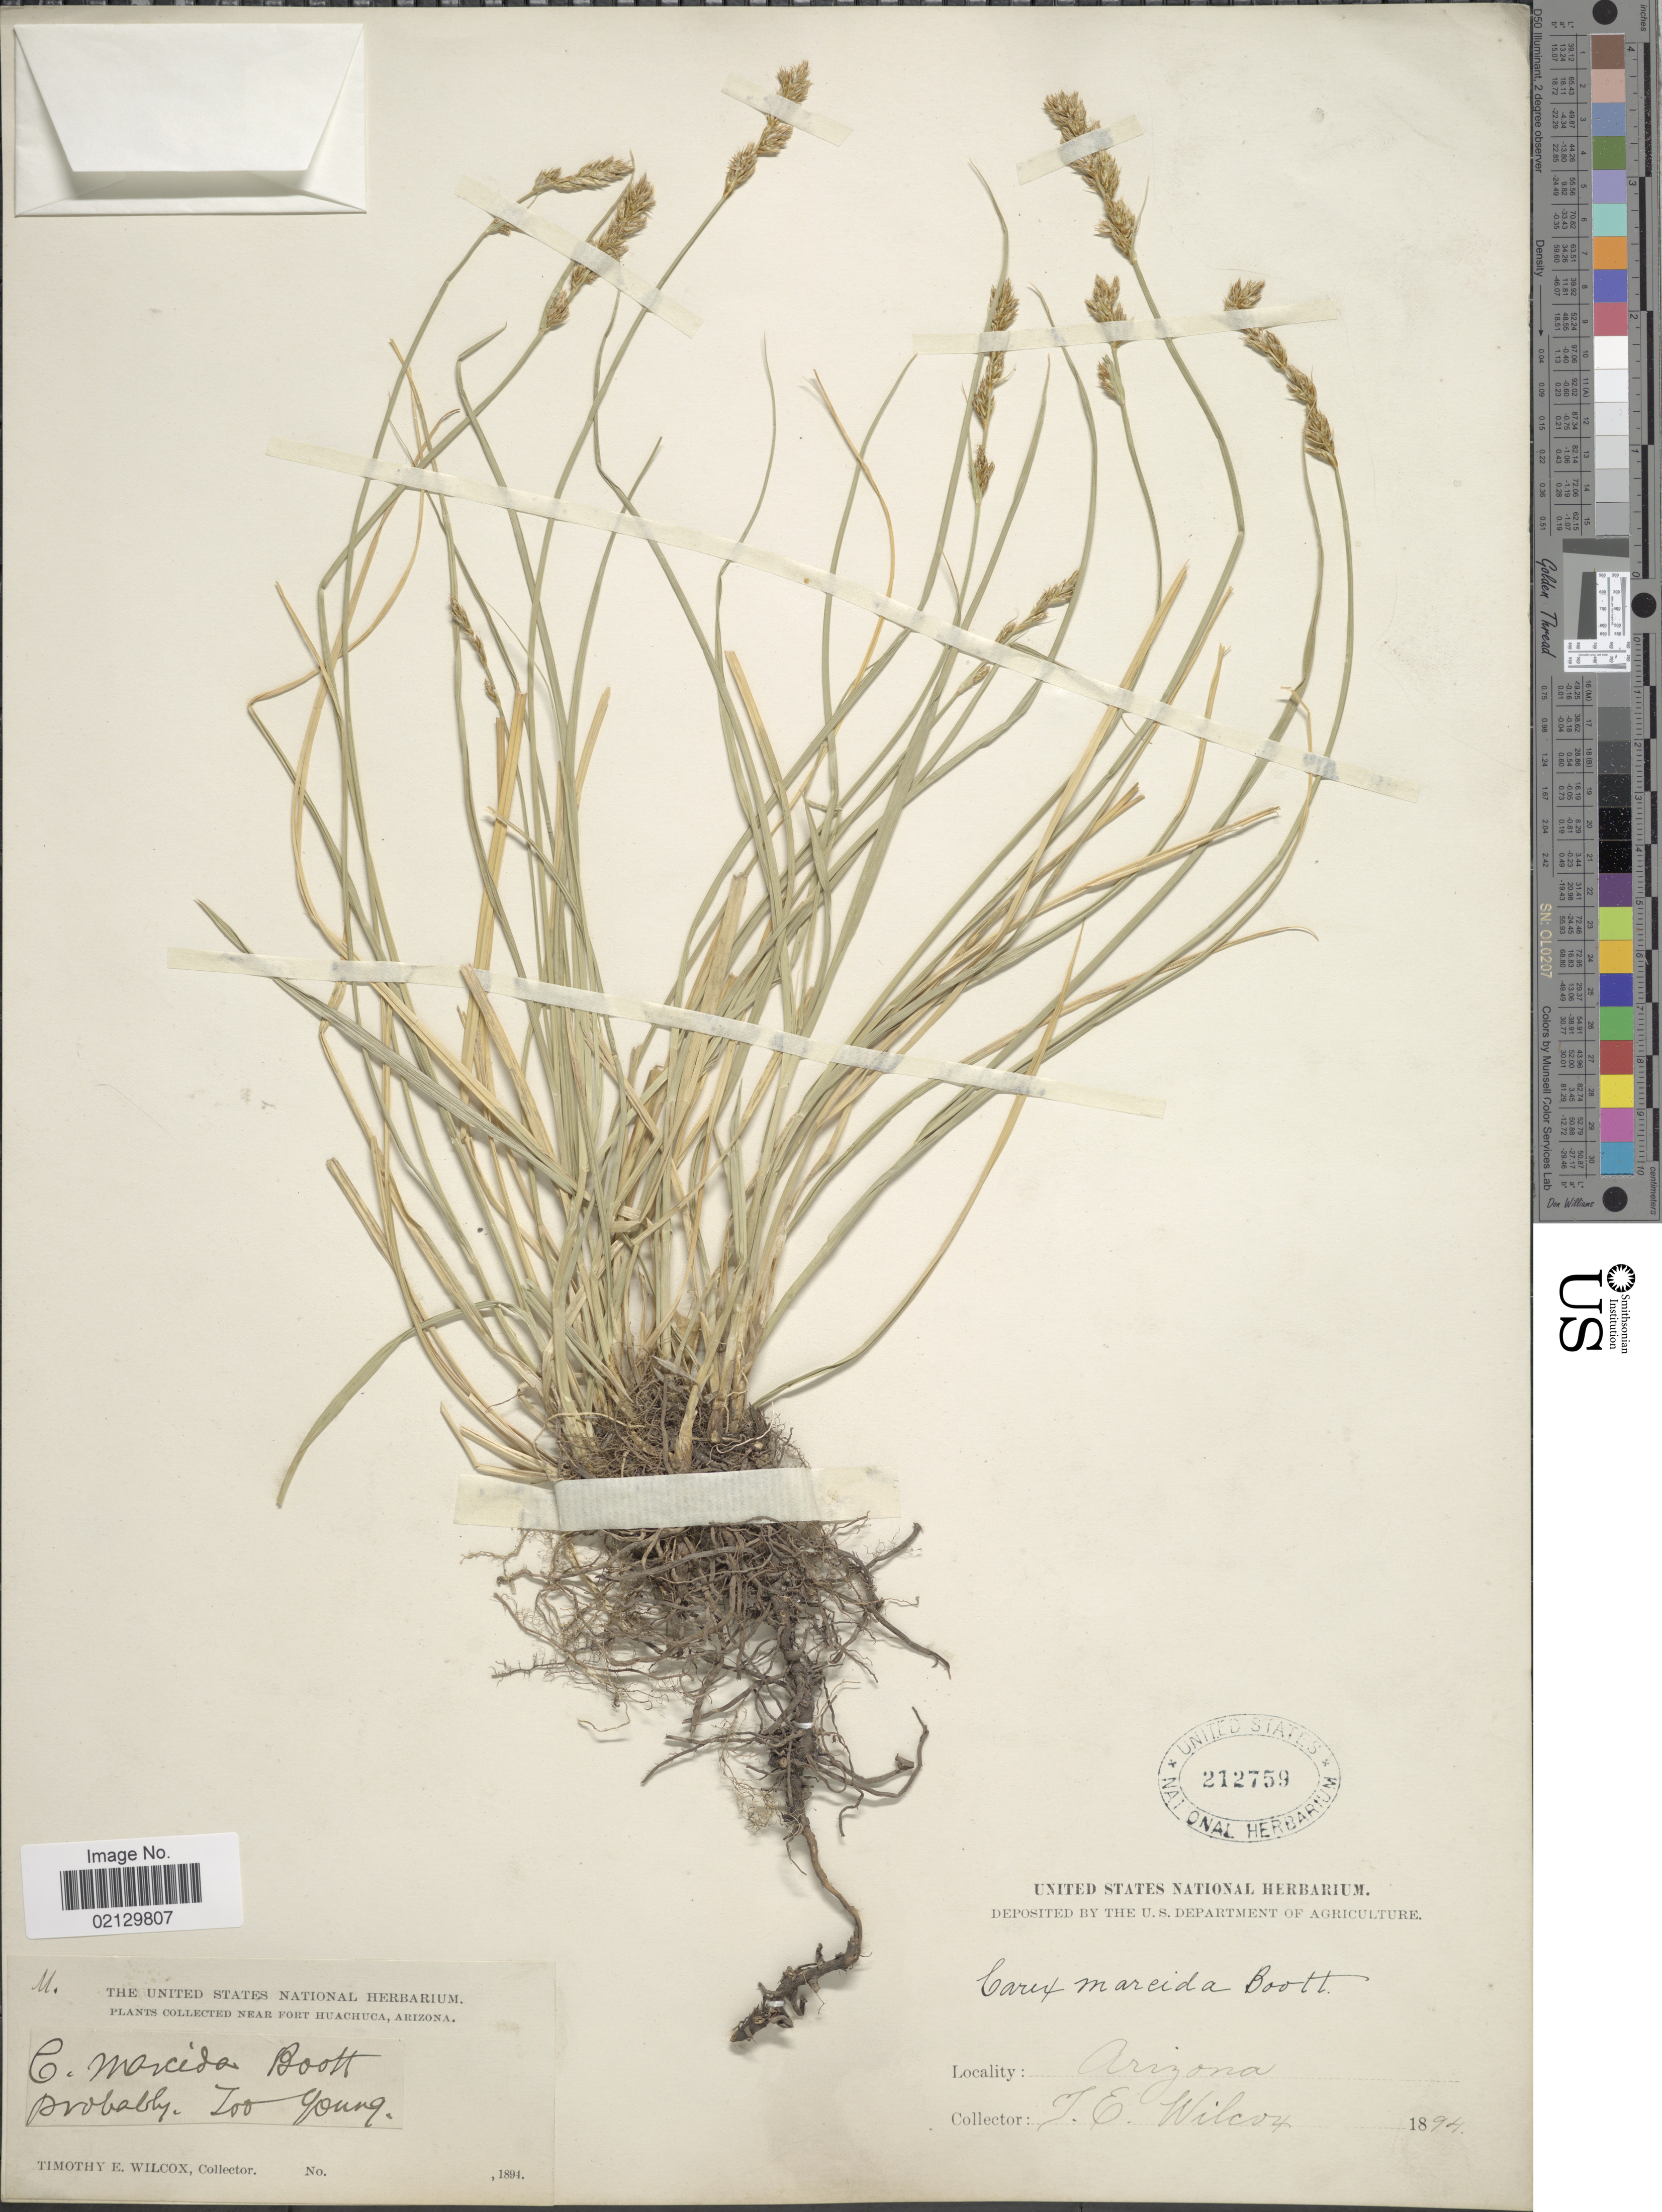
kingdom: Plantae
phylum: Tracheophyta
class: Liliopsida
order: Poales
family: Cyperaceae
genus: Carex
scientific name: Carex praegracilis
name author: W. Boott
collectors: T. E. Wilcox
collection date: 1894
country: United States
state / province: Arizona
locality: Near Fort Huachuca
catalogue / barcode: US 212759